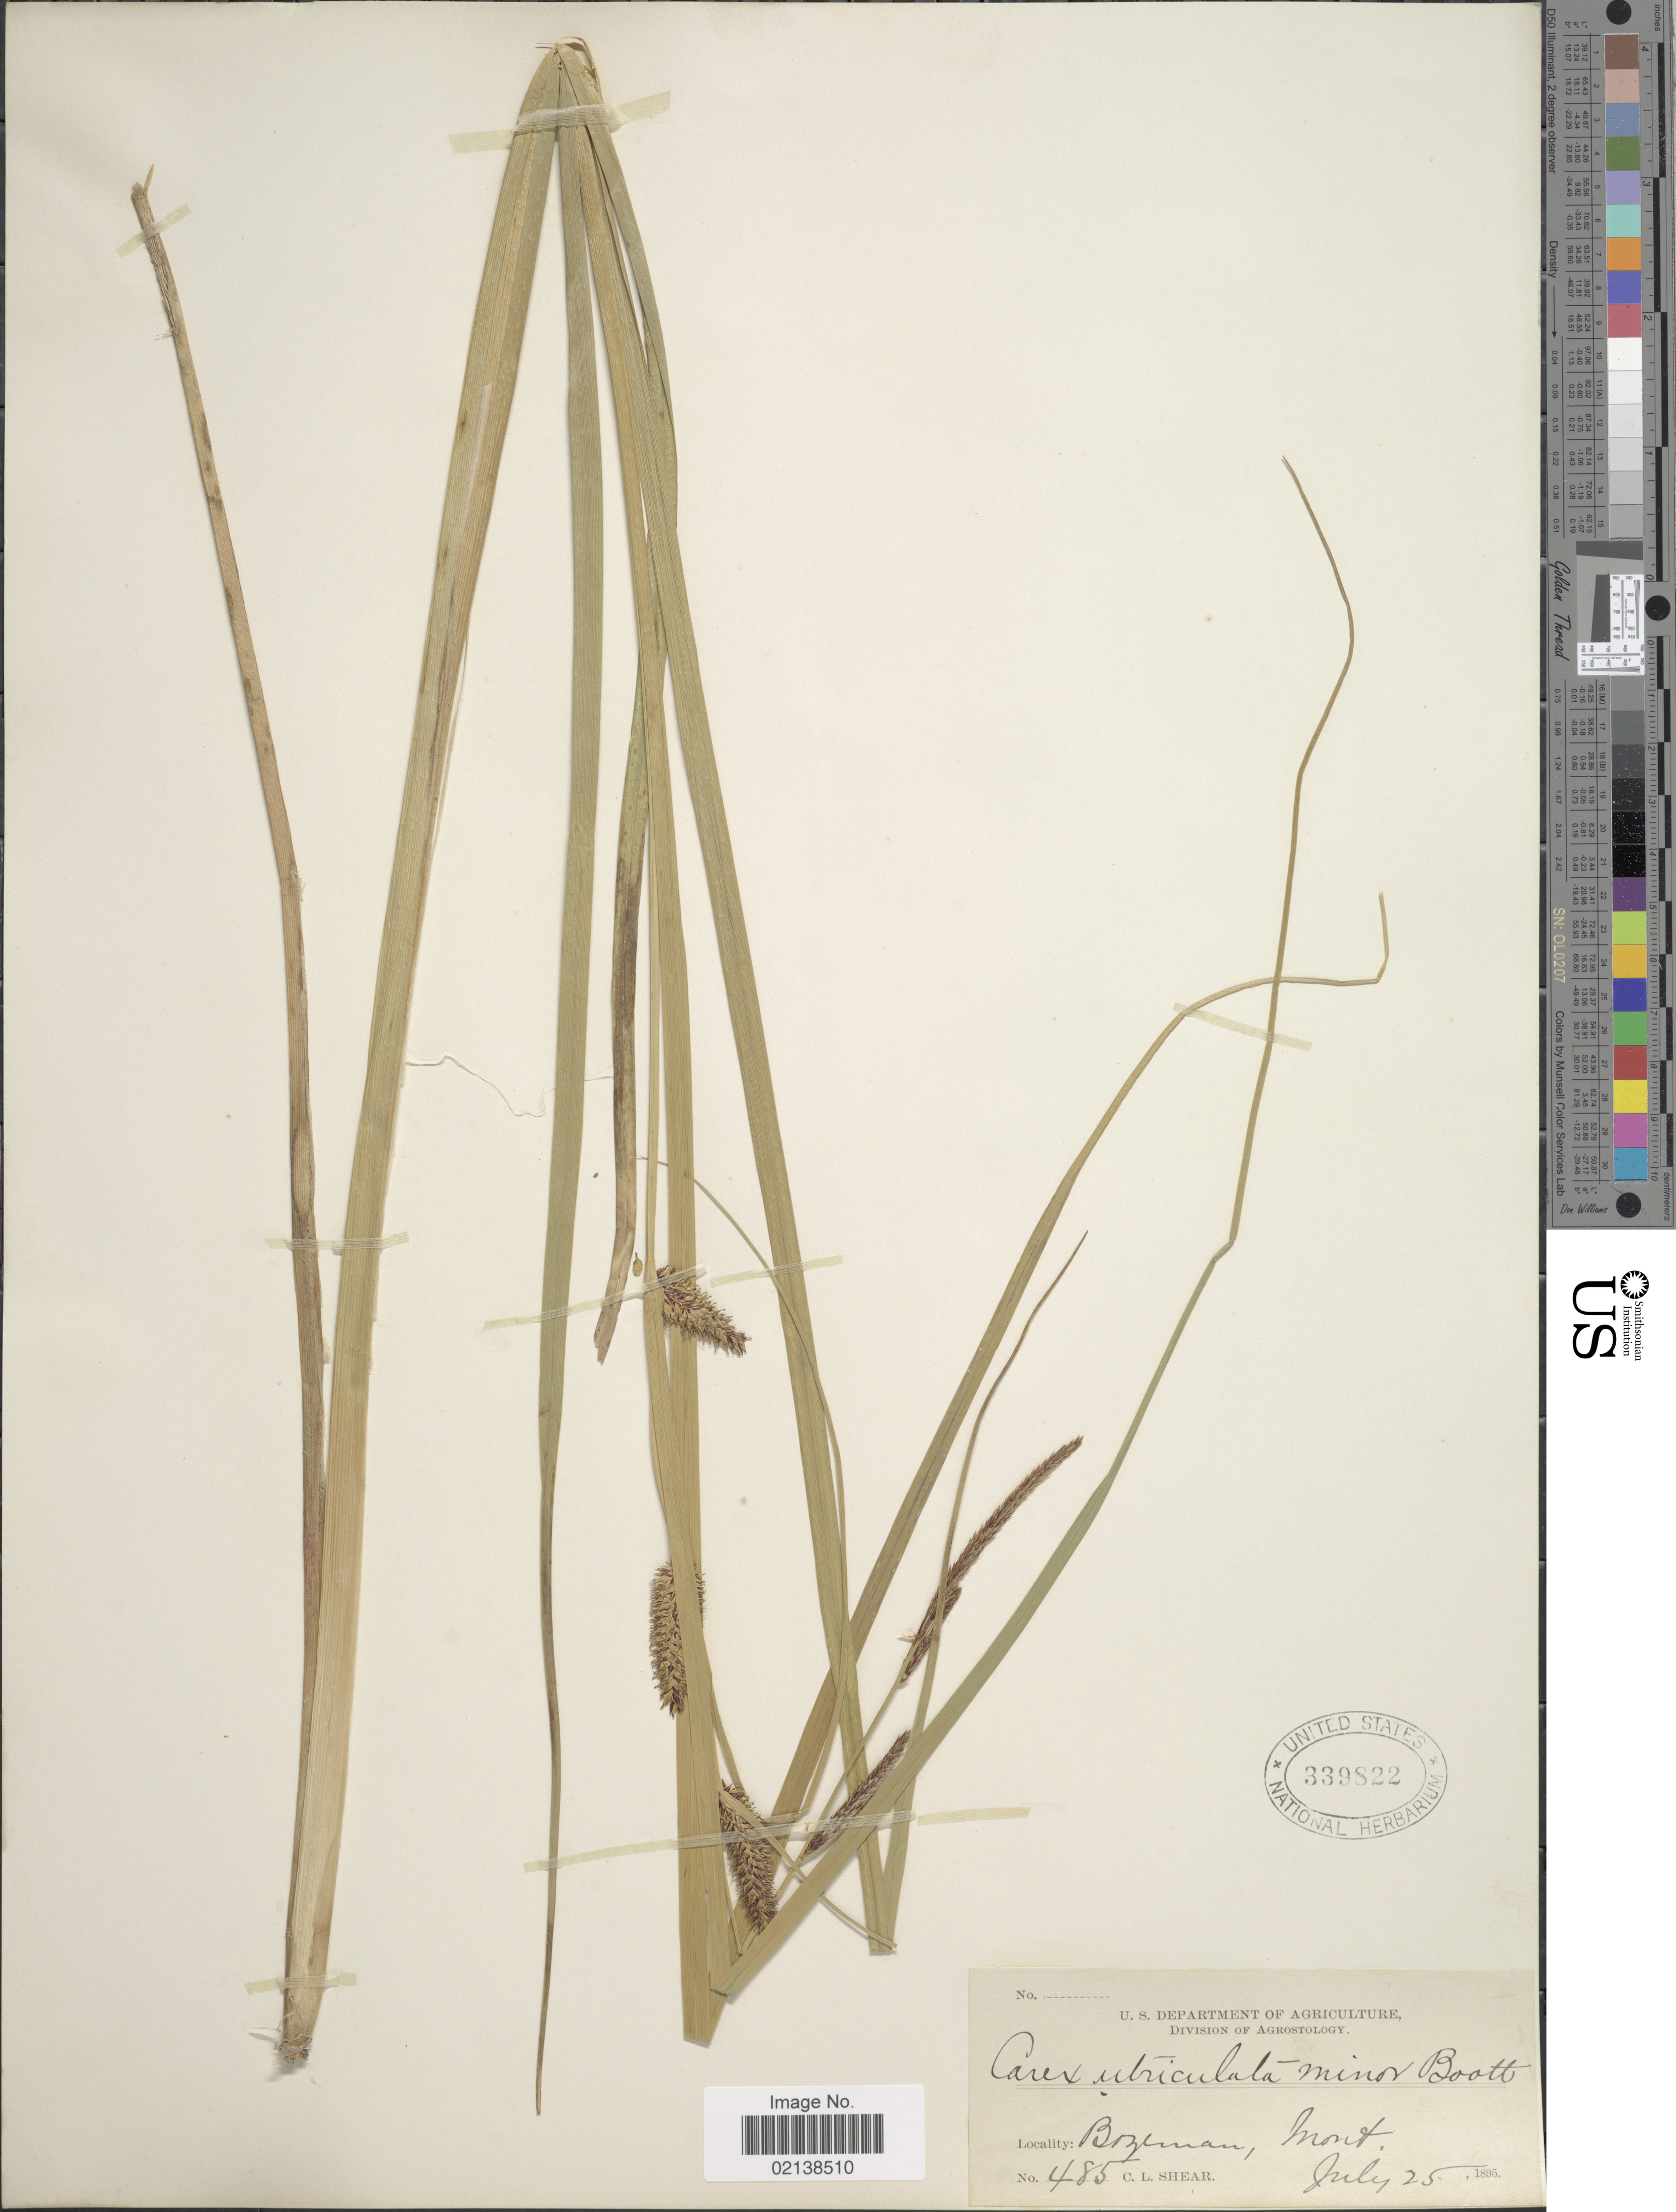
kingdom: Plantae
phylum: Tracheophyta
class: Liliopsida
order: Poales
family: Cyperaceae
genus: Carex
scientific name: Carex utriculata var. minor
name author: Boott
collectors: C. L. Shear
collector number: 485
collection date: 1895-07-25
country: United States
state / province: Montana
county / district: Gallatin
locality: Bozeman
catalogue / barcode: US 339822